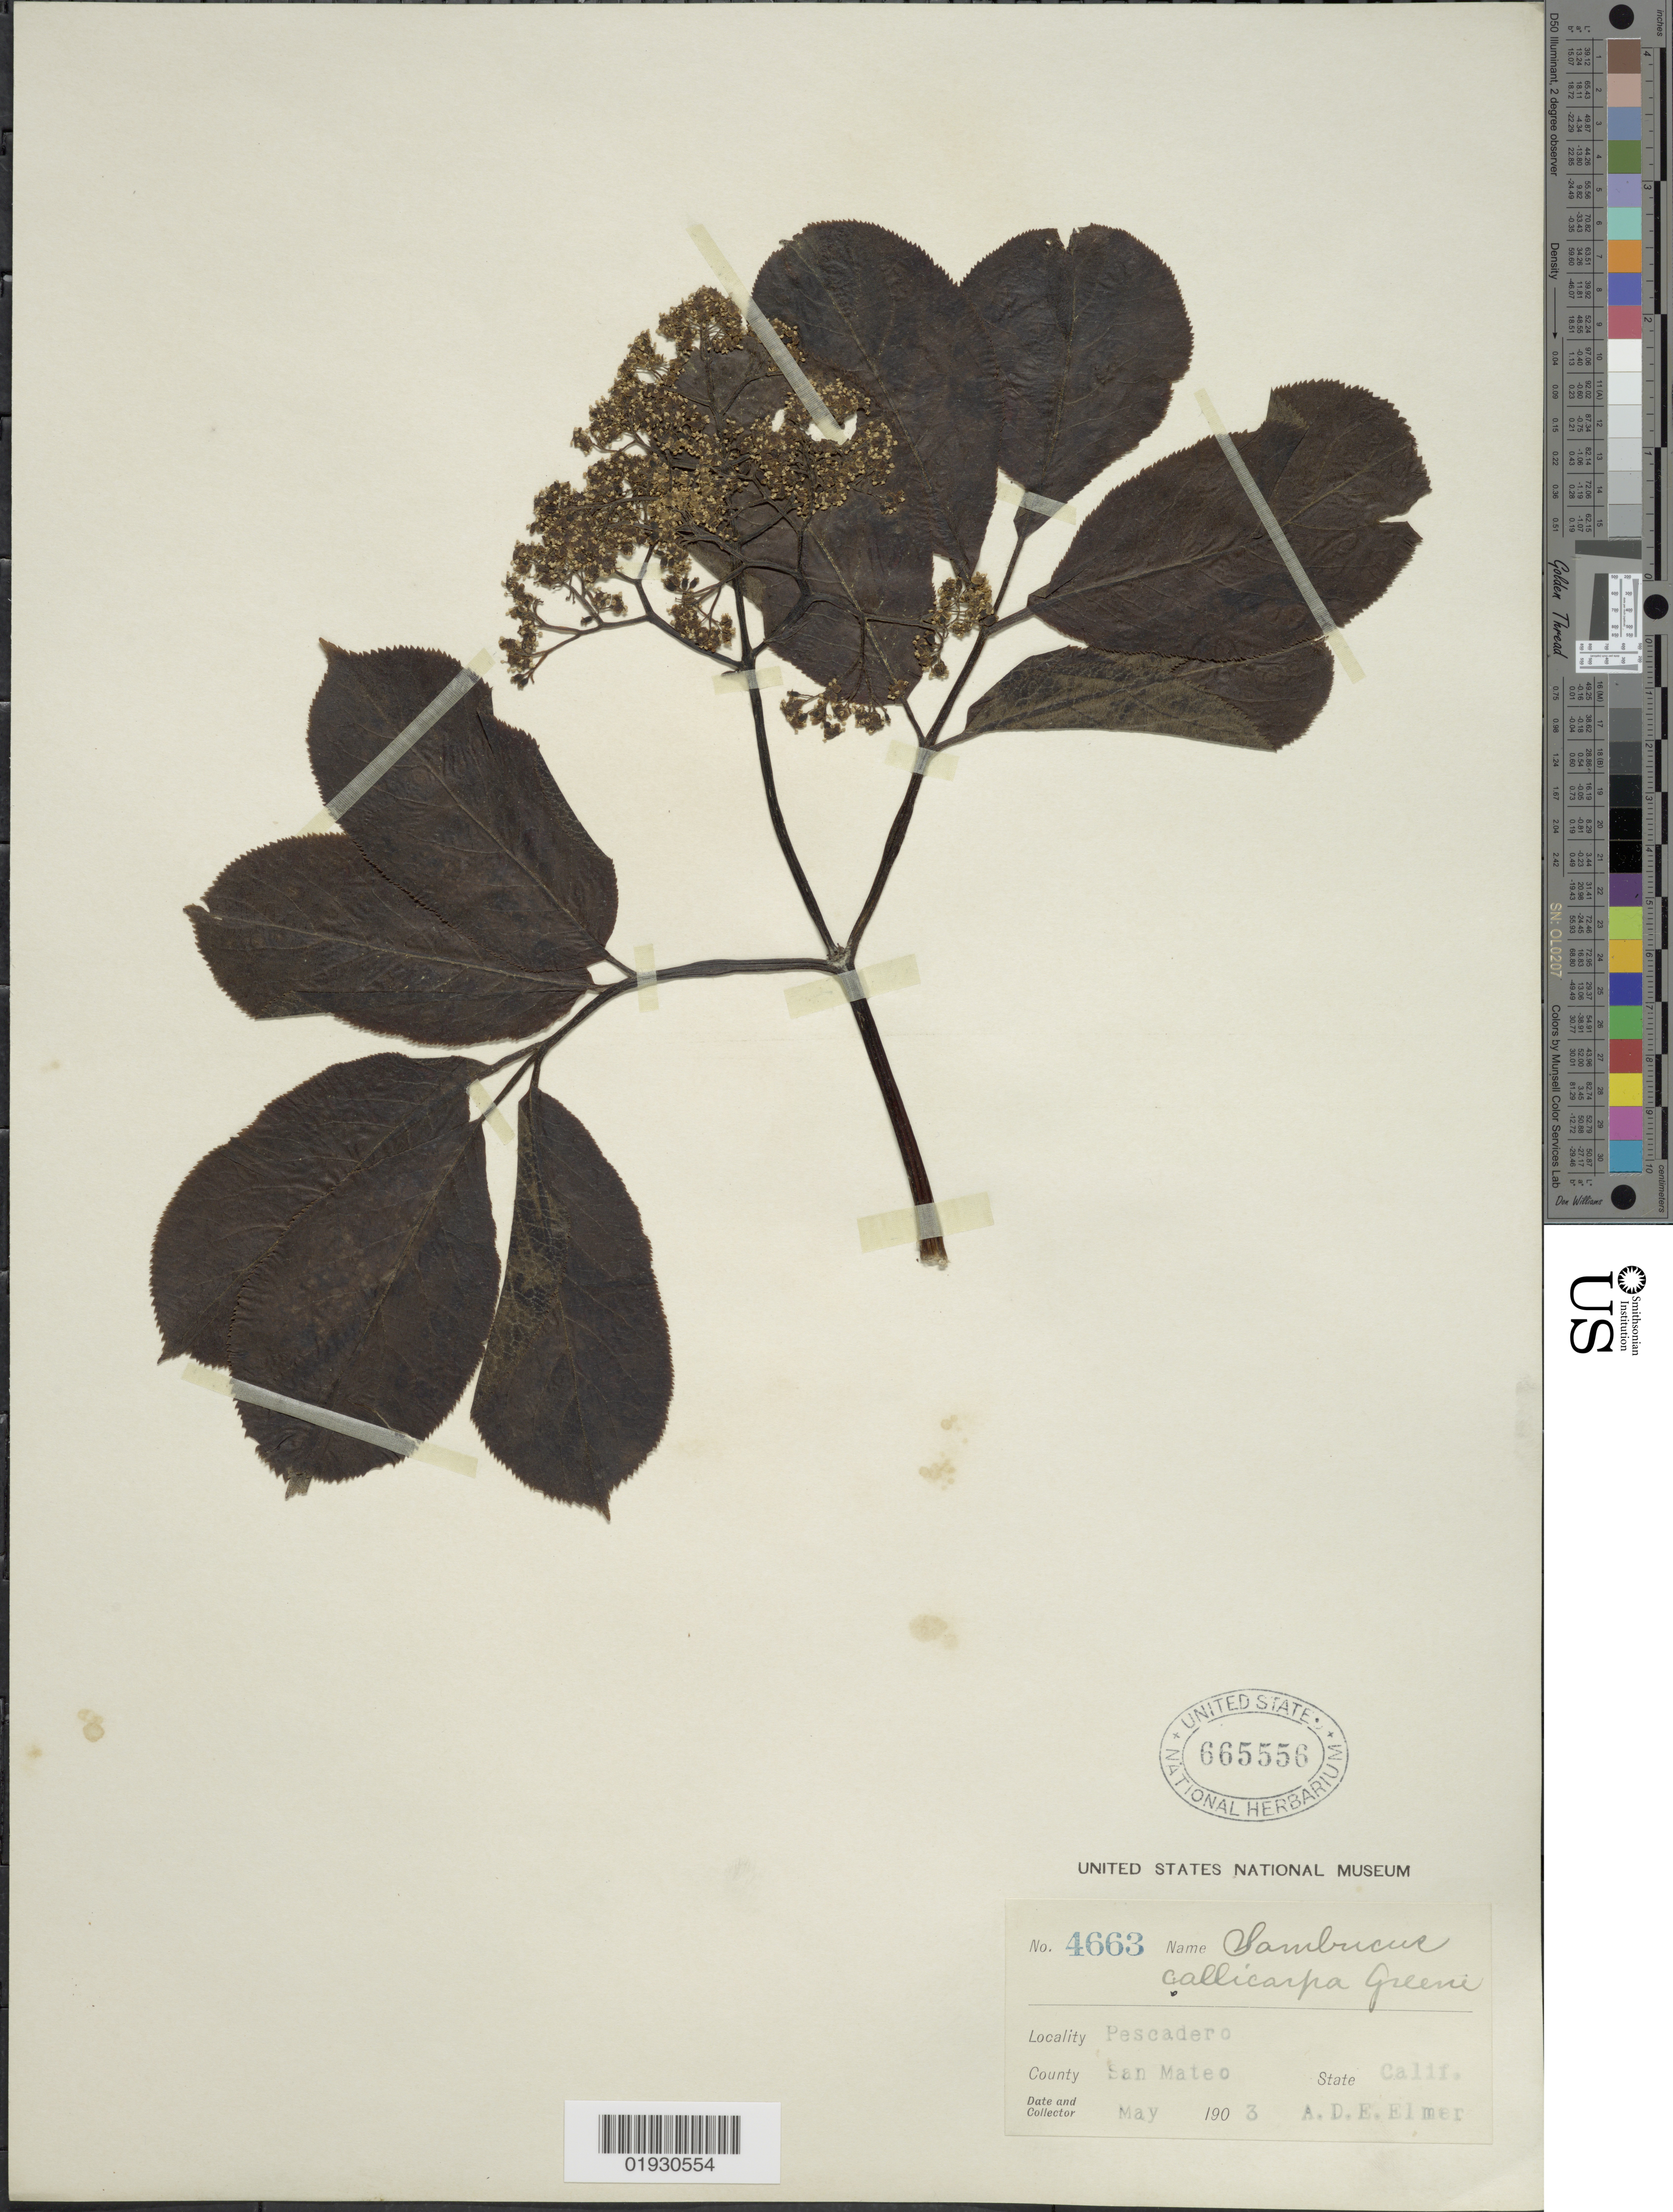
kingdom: Plantae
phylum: Tracheophyta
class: Magnoliopsida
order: Dipsacales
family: Viburnaceae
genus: Sambucus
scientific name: Sambucus callicarpa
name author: Greene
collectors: A. D. E. Elmer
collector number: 4663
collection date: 1903-05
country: United States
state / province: California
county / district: San Mateo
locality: Pescadero. County San Mateo.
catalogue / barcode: US 665556